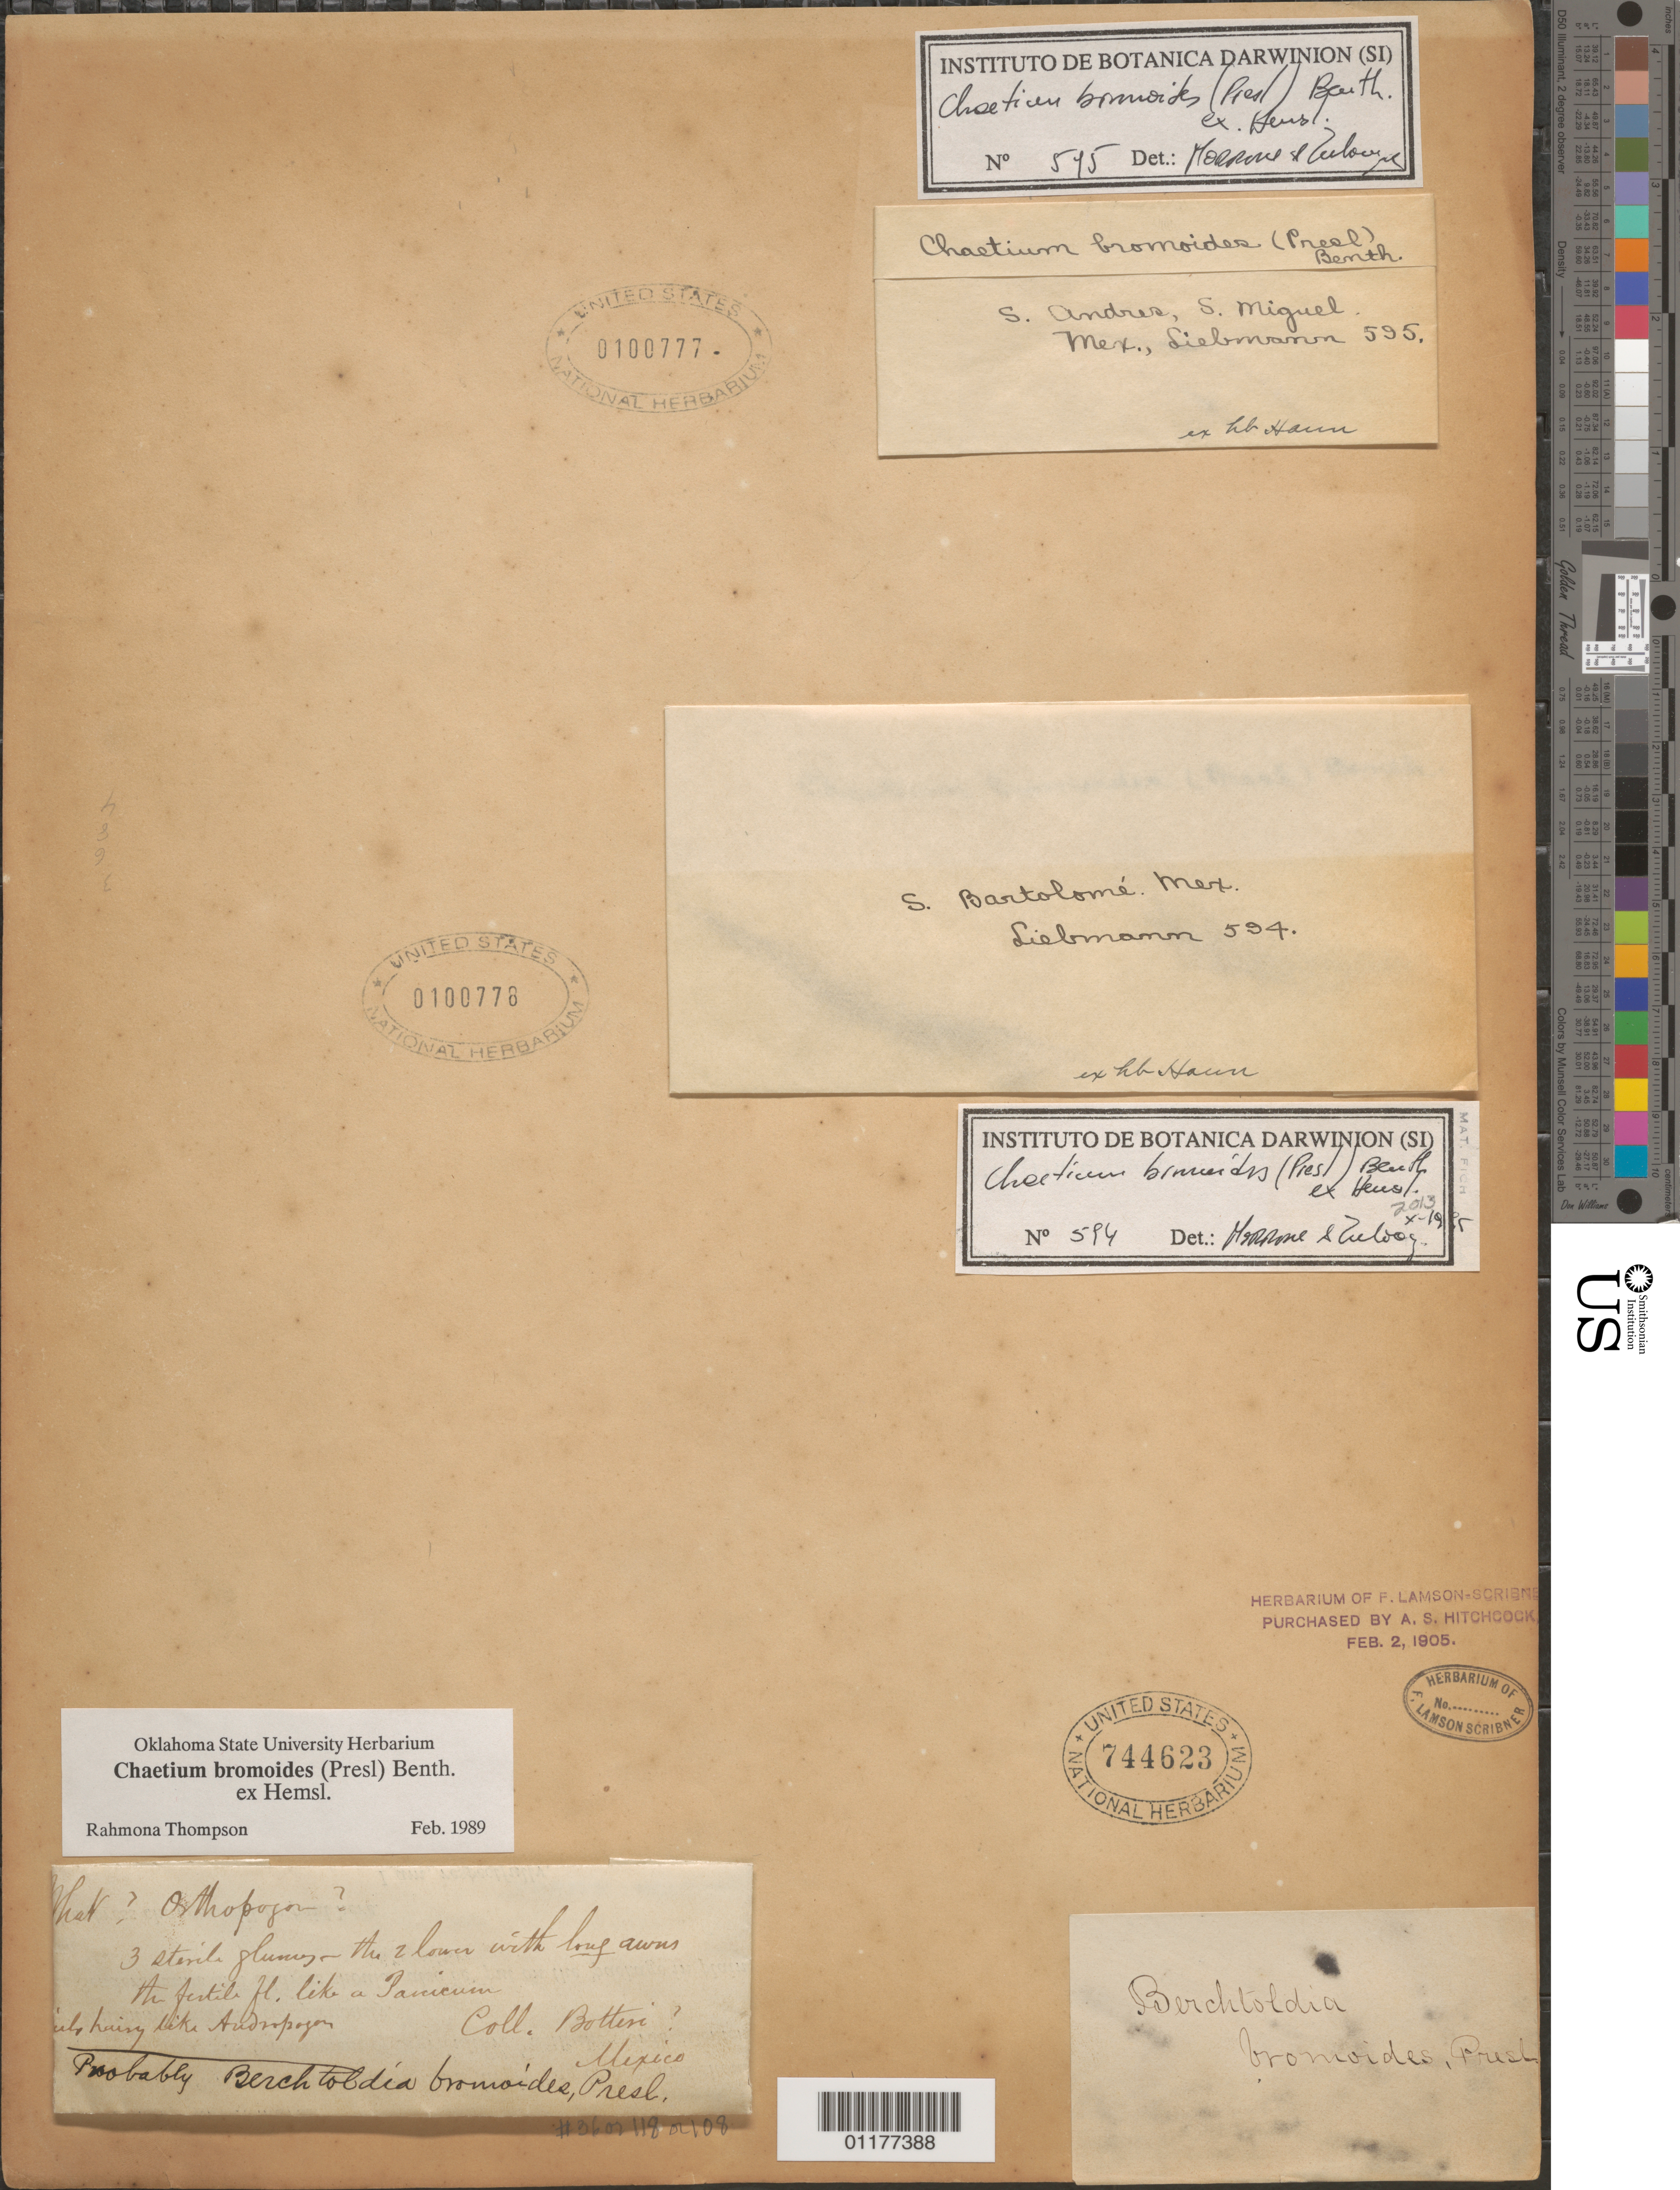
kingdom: Plantae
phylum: Tracheophyta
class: Liliopsida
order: Poales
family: Poaceae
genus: Chaetium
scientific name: Chaetium bromoides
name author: (J. Presl) Benth. ex Hemsl.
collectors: Botteri, -- ?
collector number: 36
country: Mexico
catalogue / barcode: US 744623-3